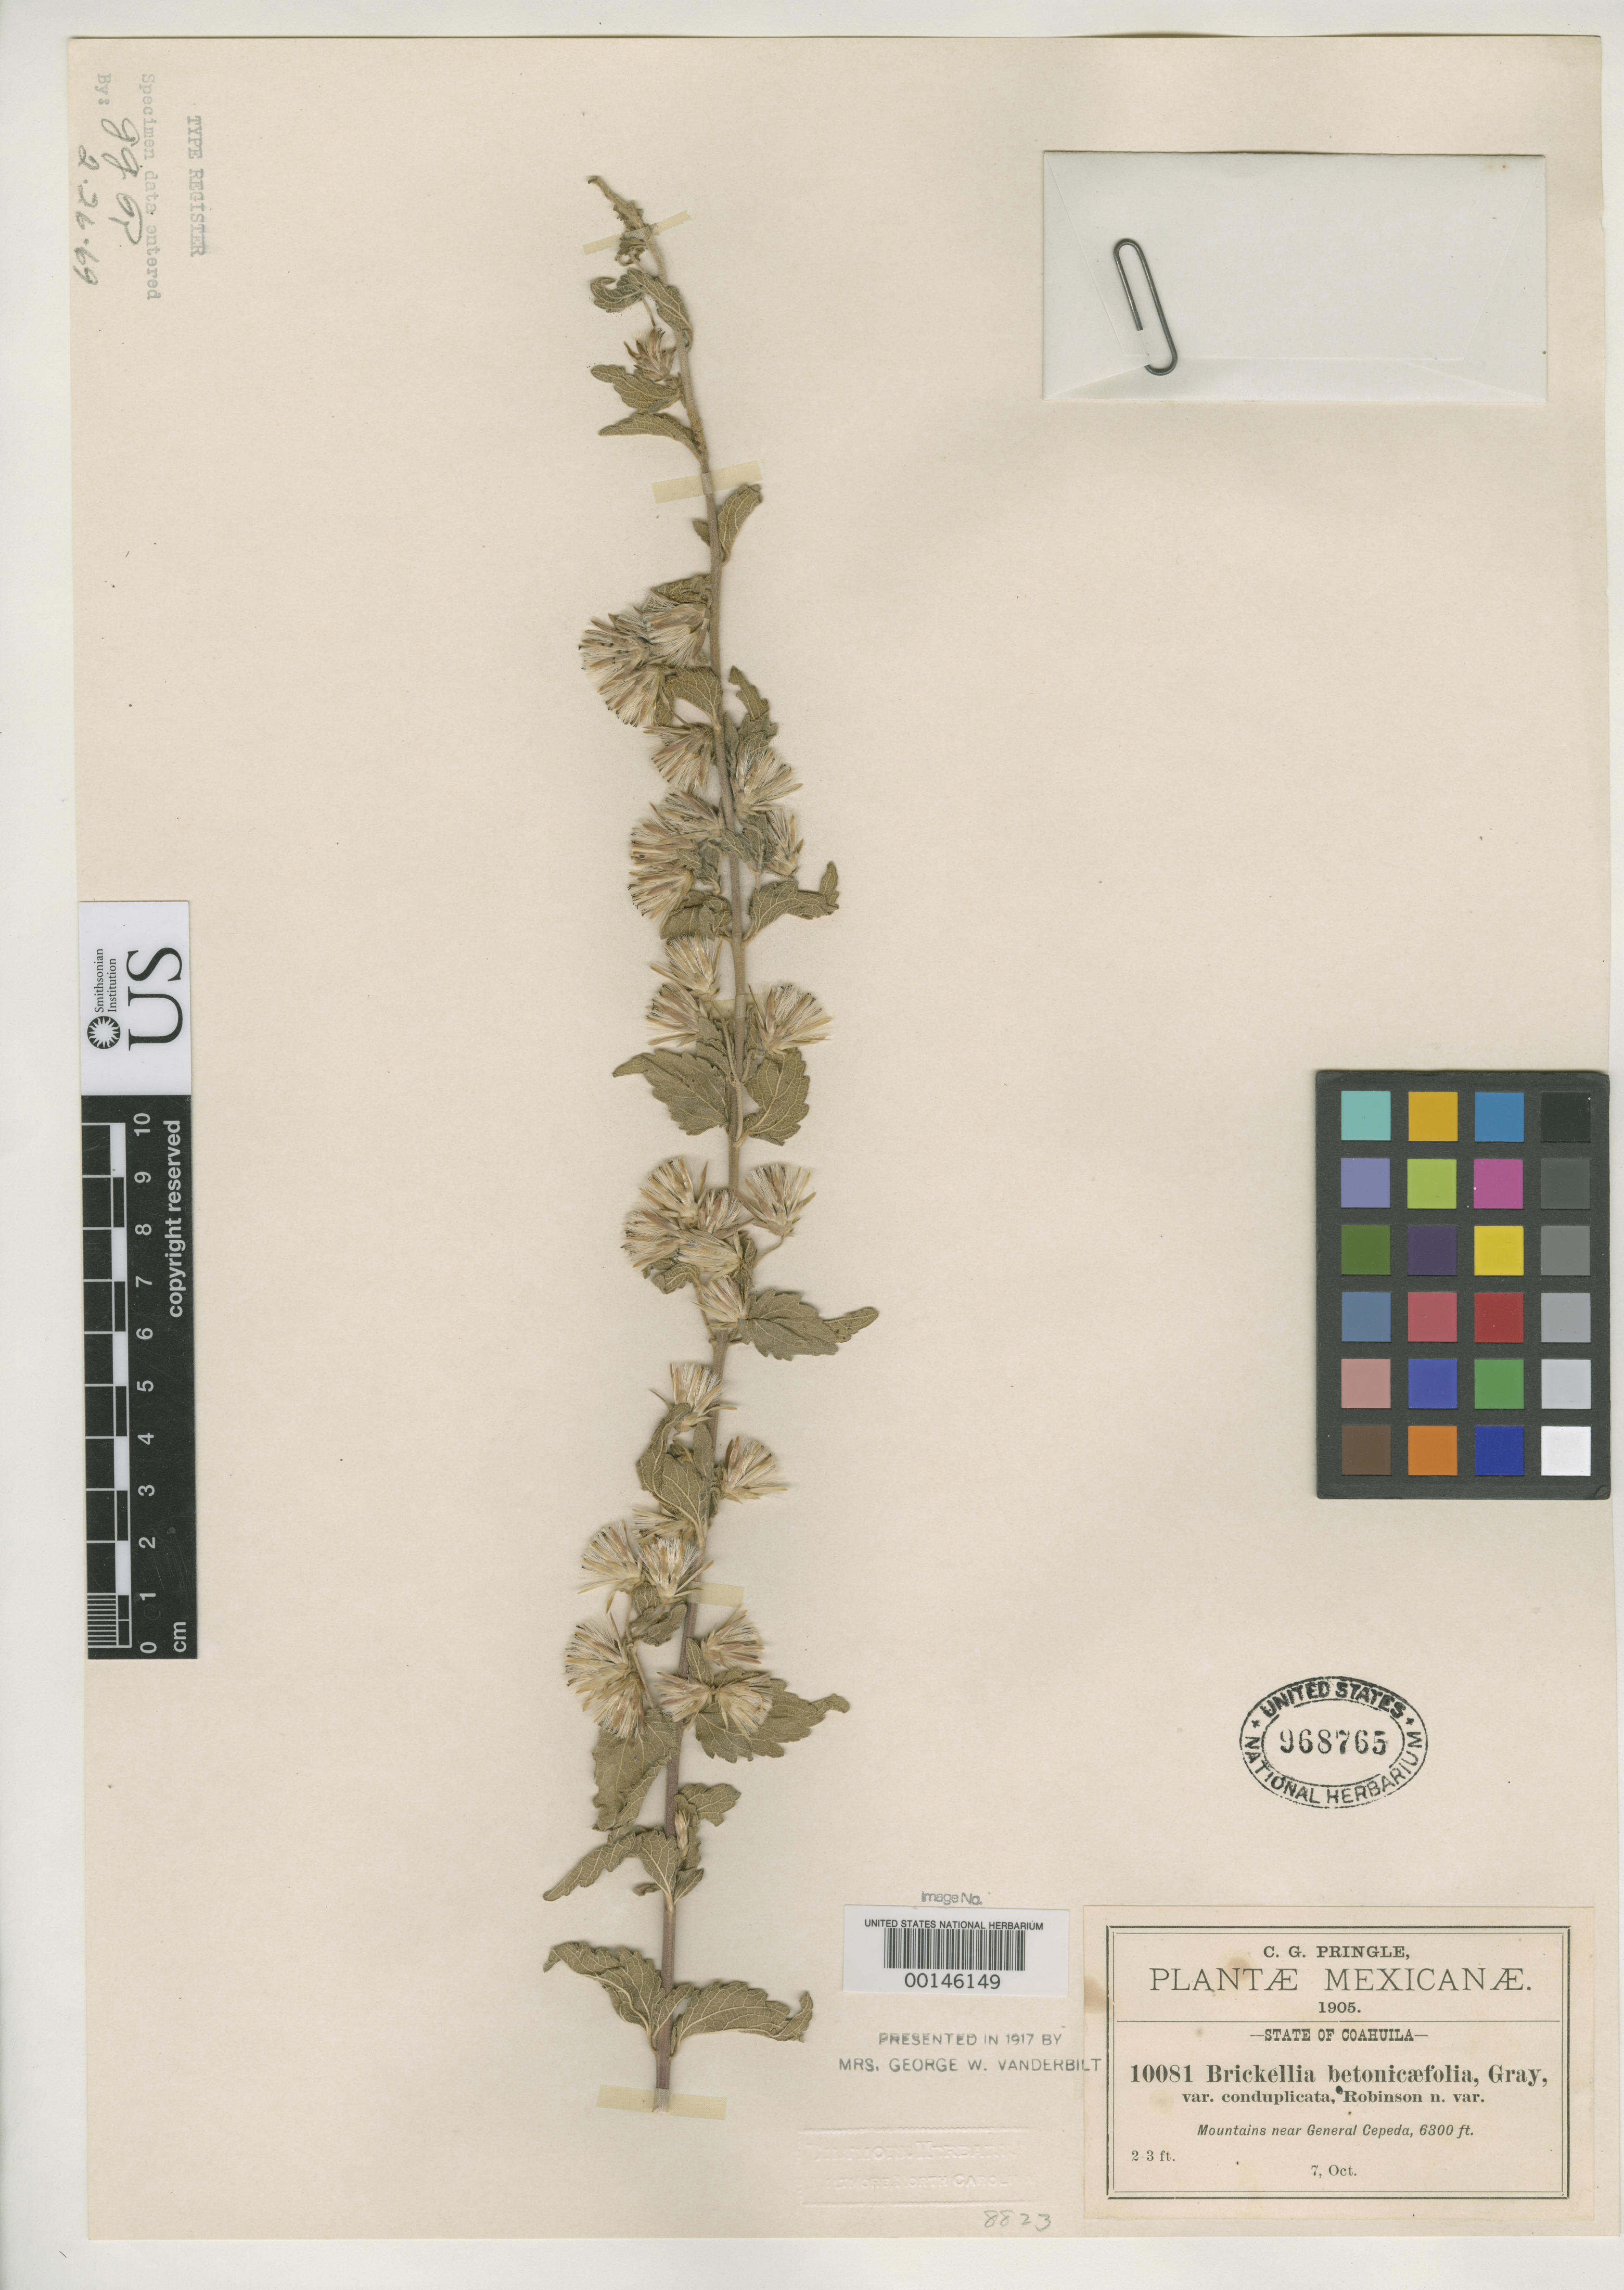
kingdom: Plantae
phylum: Tracheophyta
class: Magnoliopsida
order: Asterales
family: Asteraceae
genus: Brickellia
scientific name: Brickellia betonicifolia var. conduplicata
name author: B.L. Rob.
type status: Isotype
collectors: C. G. Pringle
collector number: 10081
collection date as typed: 07 Oct 1906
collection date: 1906-10-07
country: Mexico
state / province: Coahuila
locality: Mountains near General Cepeda.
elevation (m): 1920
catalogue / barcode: US 968765